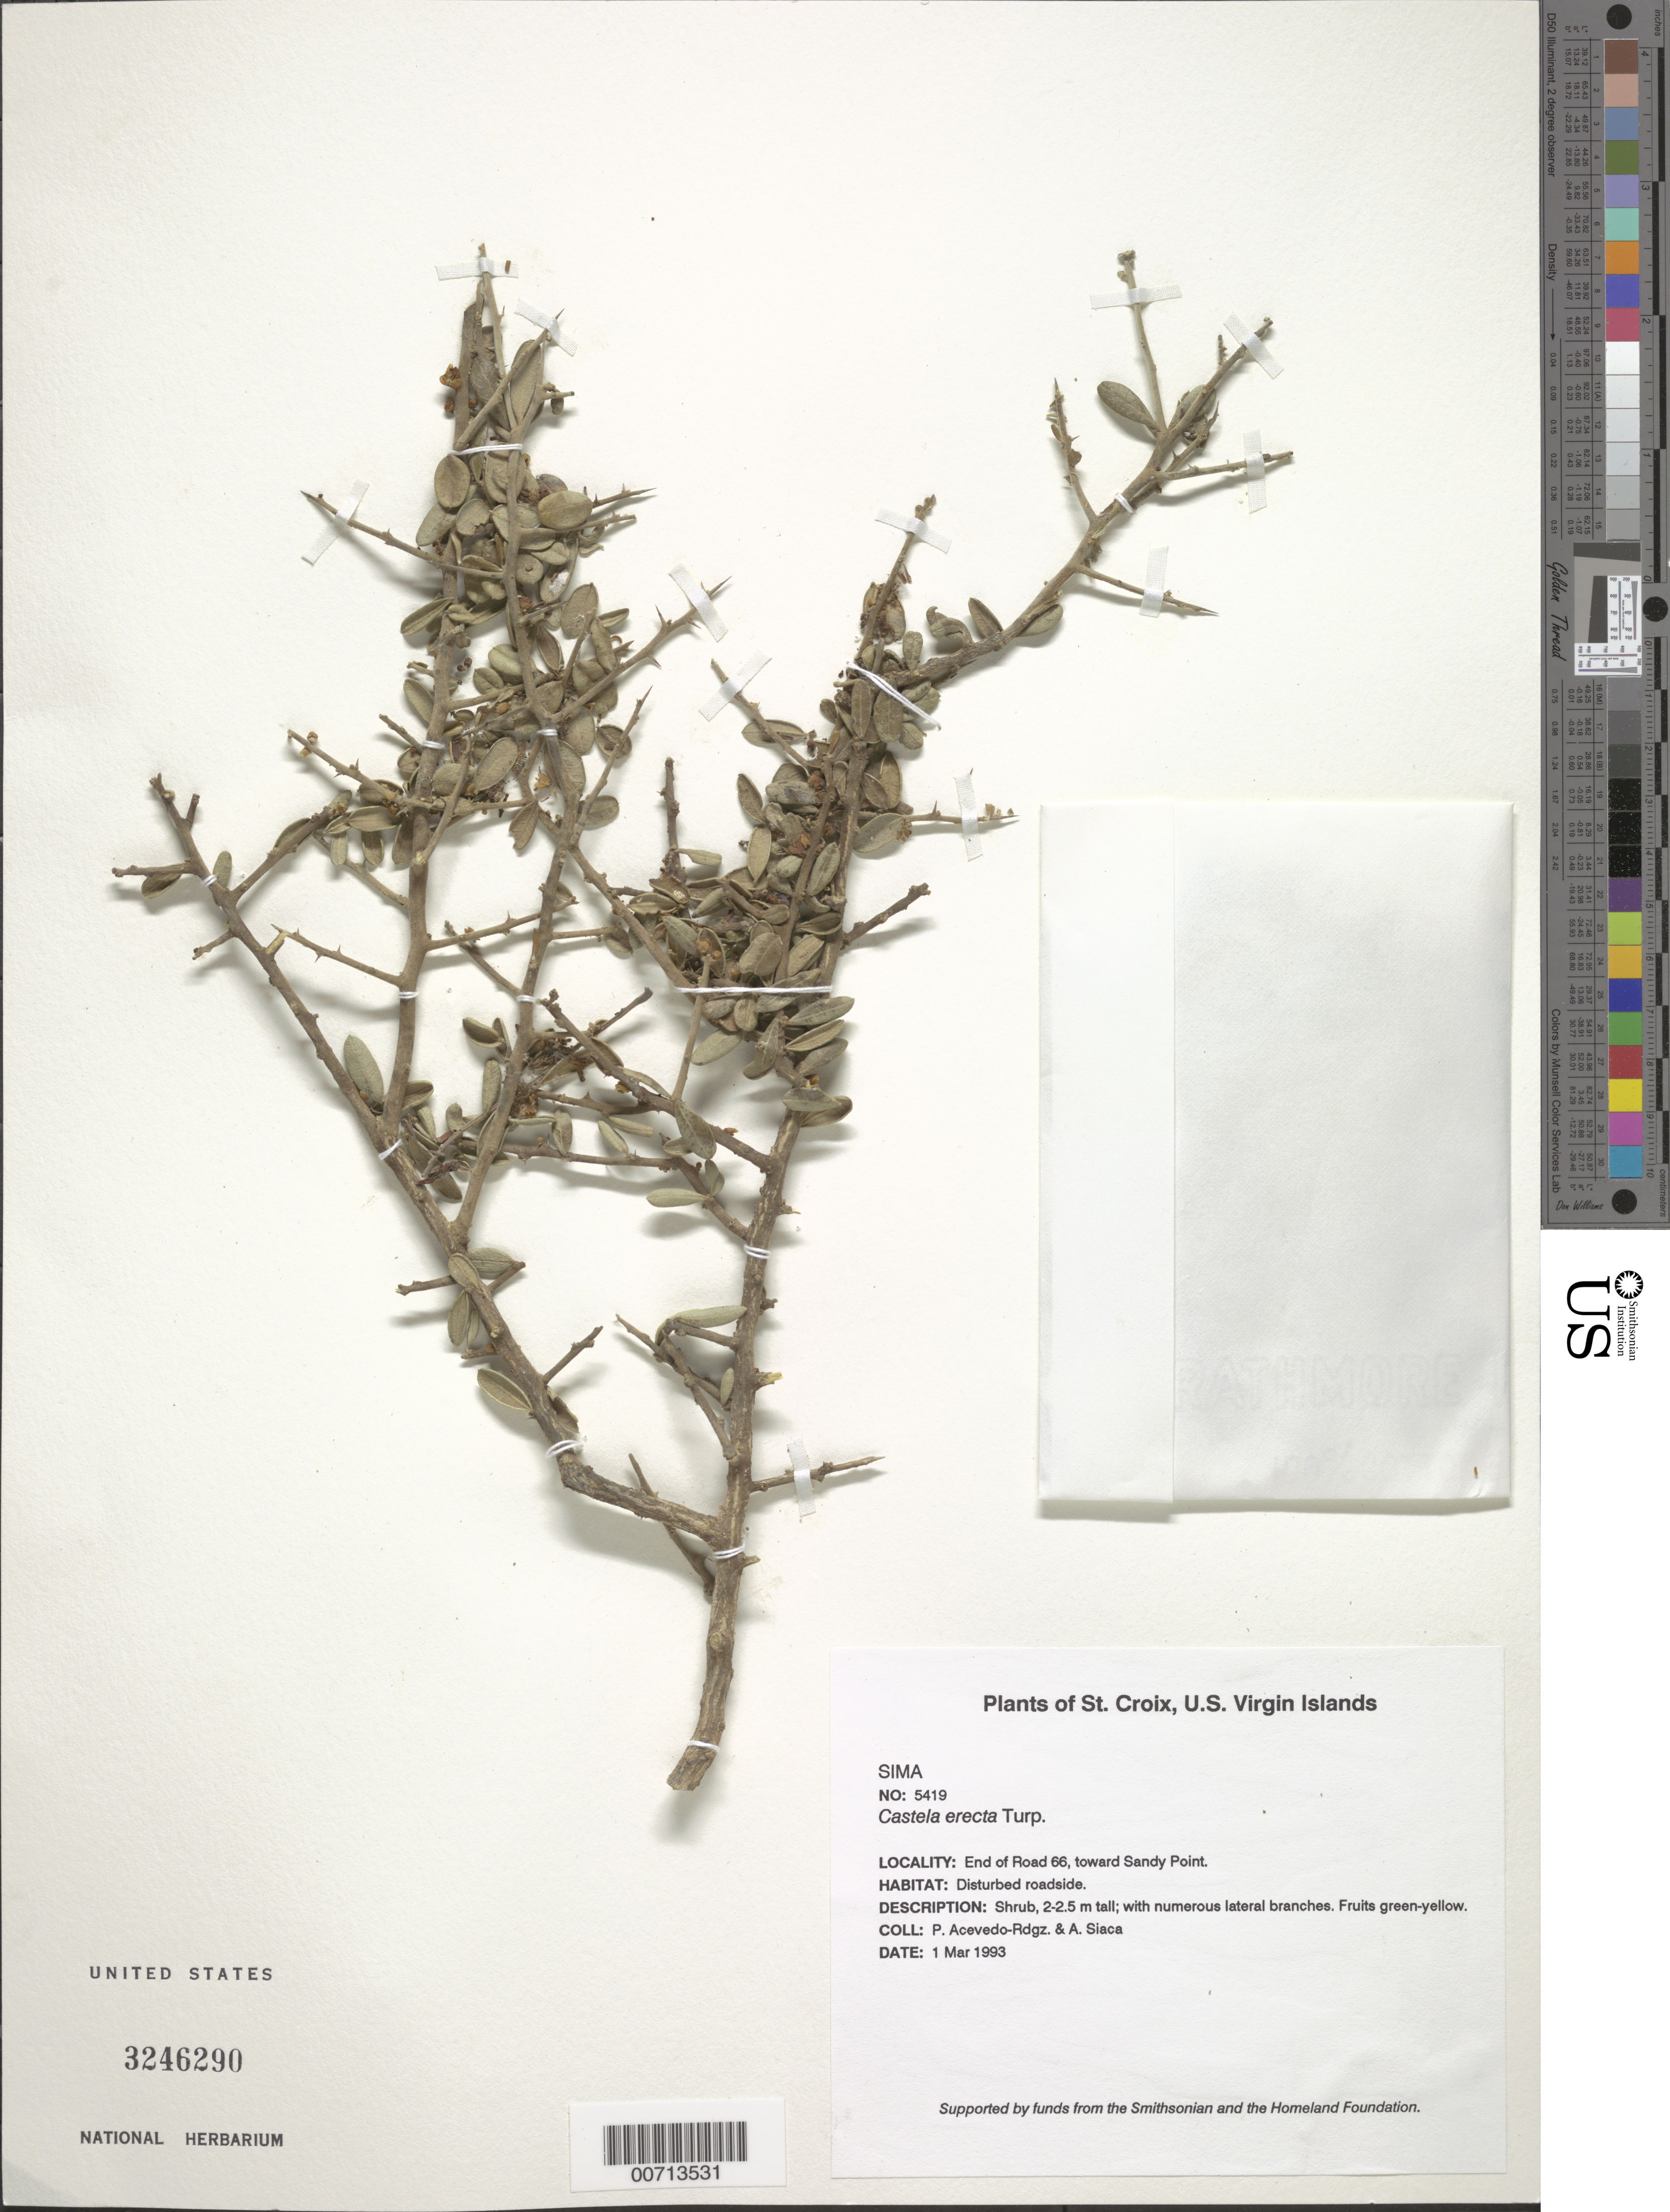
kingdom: Plantae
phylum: Tracheophyta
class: Magnoliopsida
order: Sapindales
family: Simaroubaceae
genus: Castela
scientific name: Castela erecta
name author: Turpin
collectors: P. Acevedo-Rodr. & A. Siaca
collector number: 5419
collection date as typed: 01 Mar 1993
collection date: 1993-03-01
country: U.S. Virgin Islands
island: St. Croix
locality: End of Road 66, toward Sandy Point.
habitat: Disturbed roadside.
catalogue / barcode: US 3246290